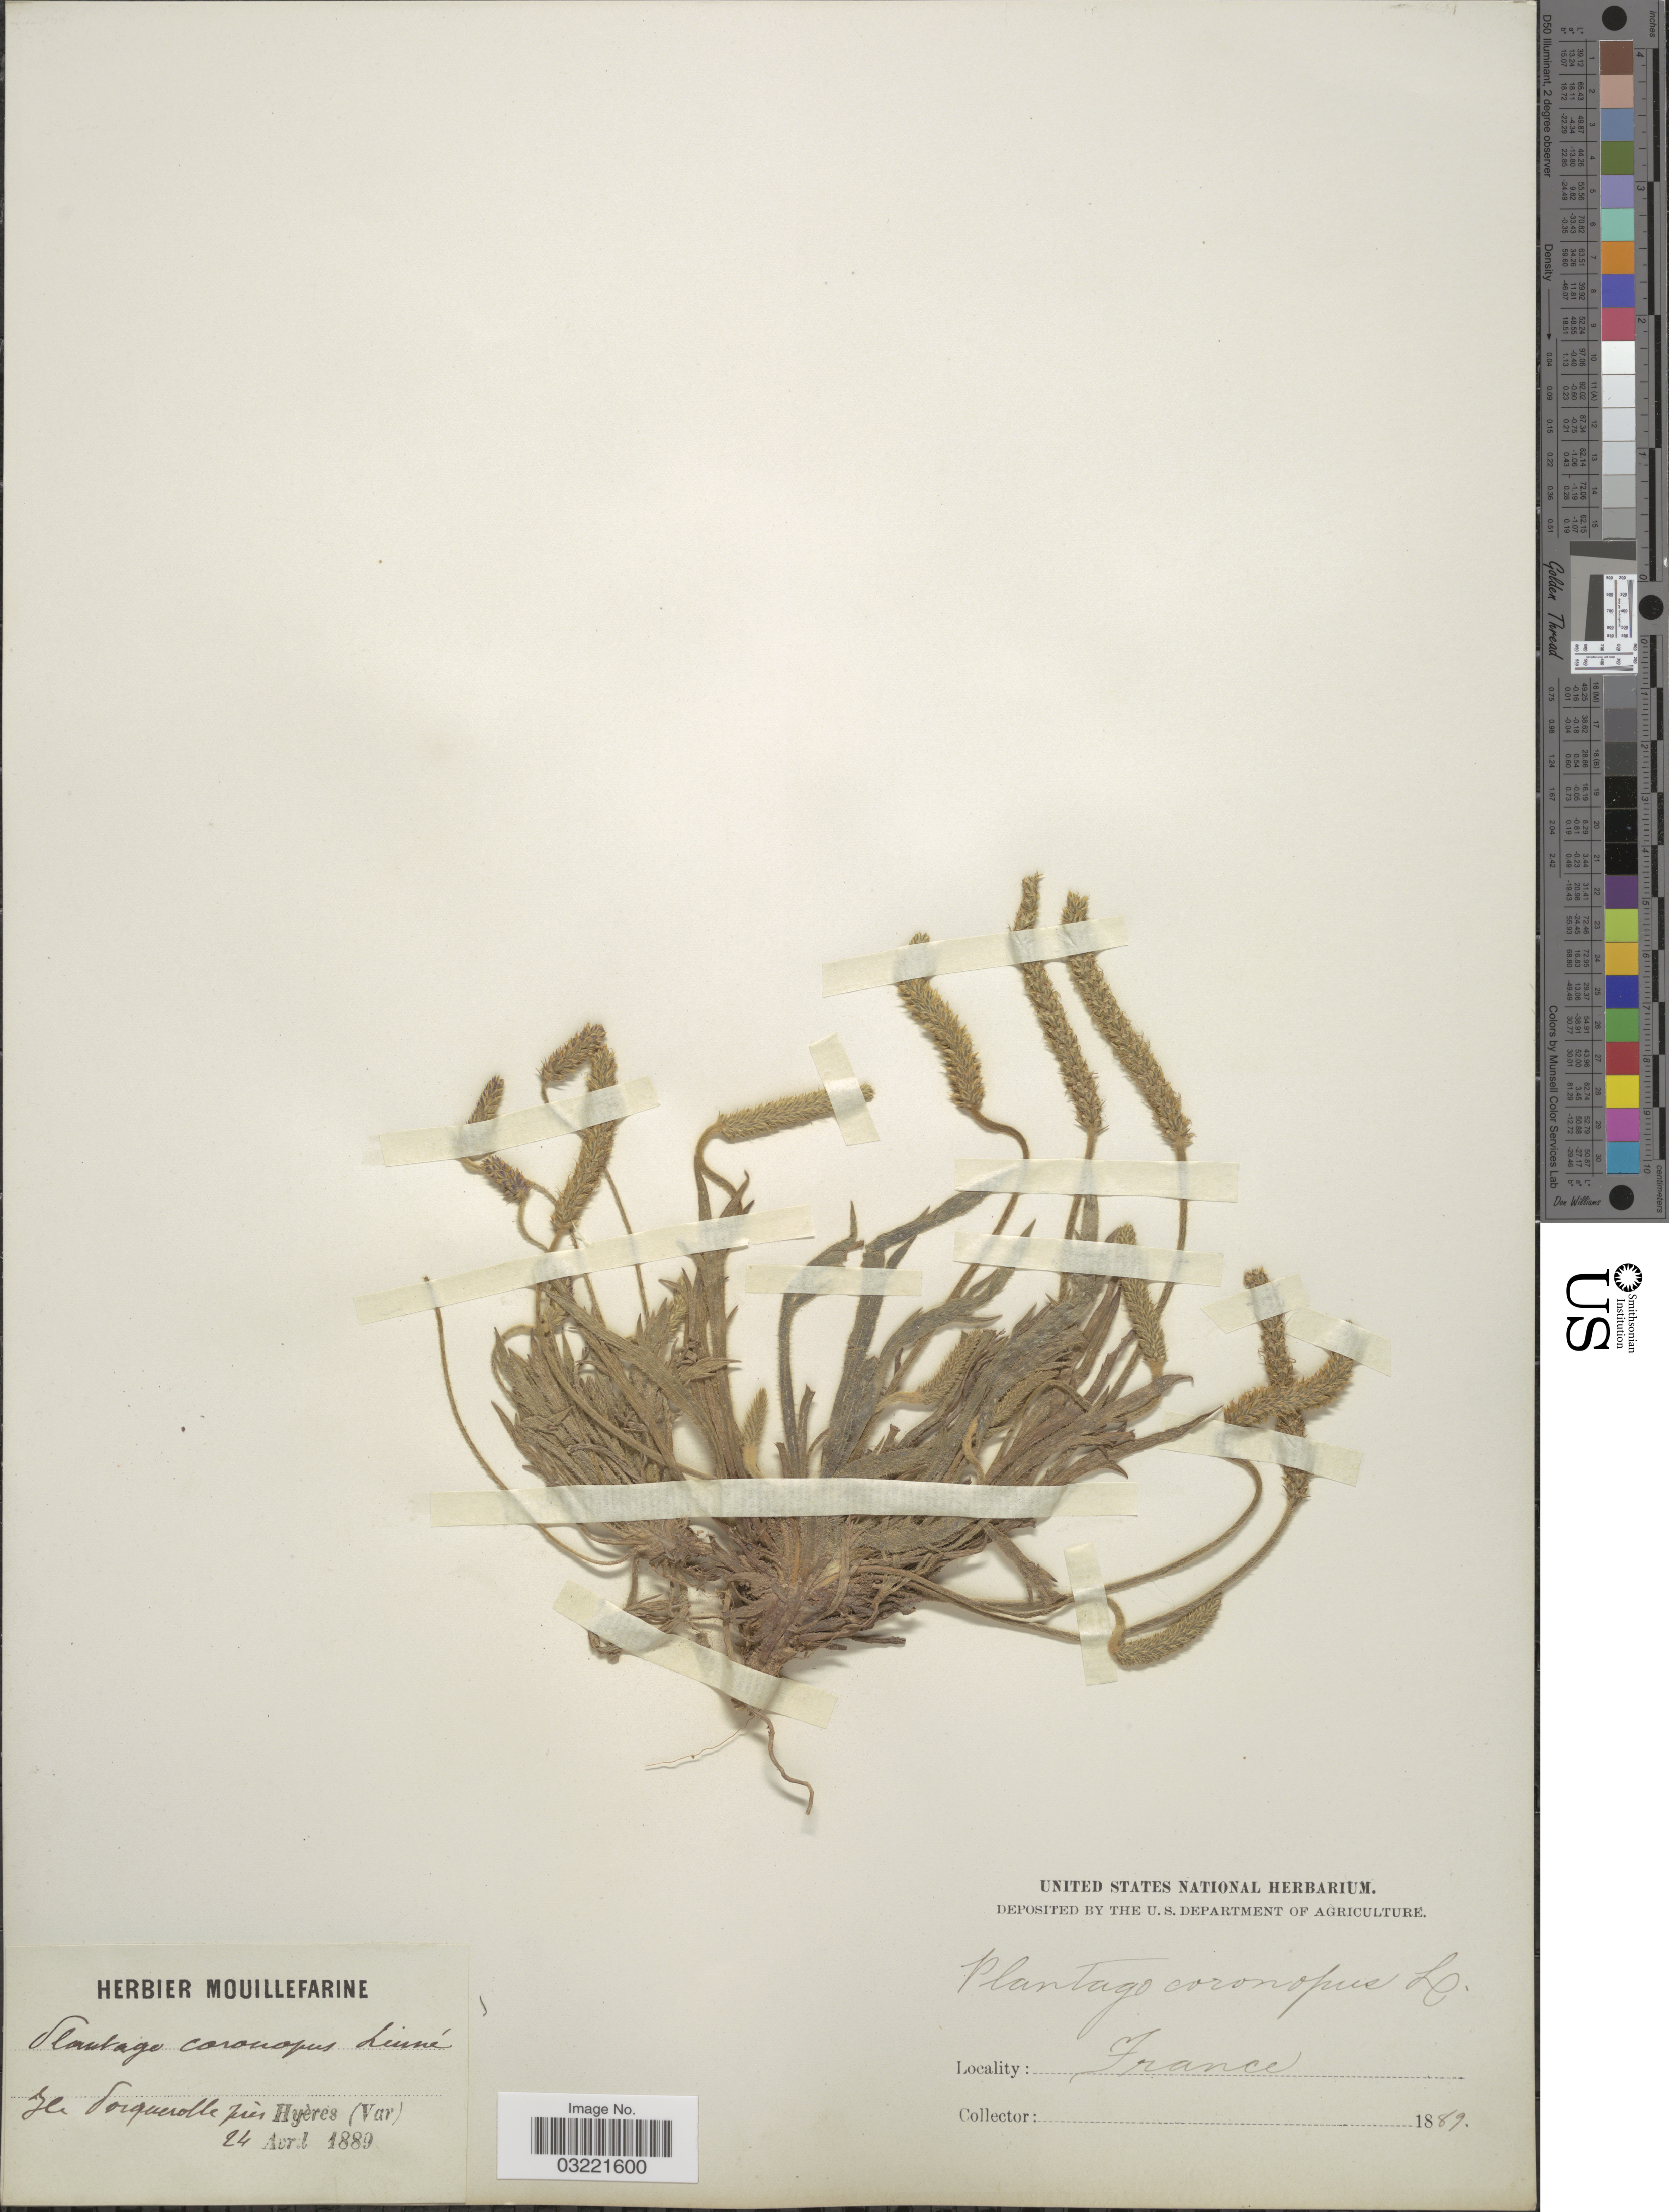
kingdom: Plantae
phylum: Tracheophyta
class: Magnoliopsida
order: Lamiales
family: Plantaginaceae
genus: Plantago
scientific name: Plantago coronopus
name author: L.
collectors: ex herb. Mouillefarine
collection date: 1889-04-24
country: France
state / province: Provence-Alpes-Côte d'Azur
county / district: Var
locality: Ile Porquerolles près Hyères (Var).